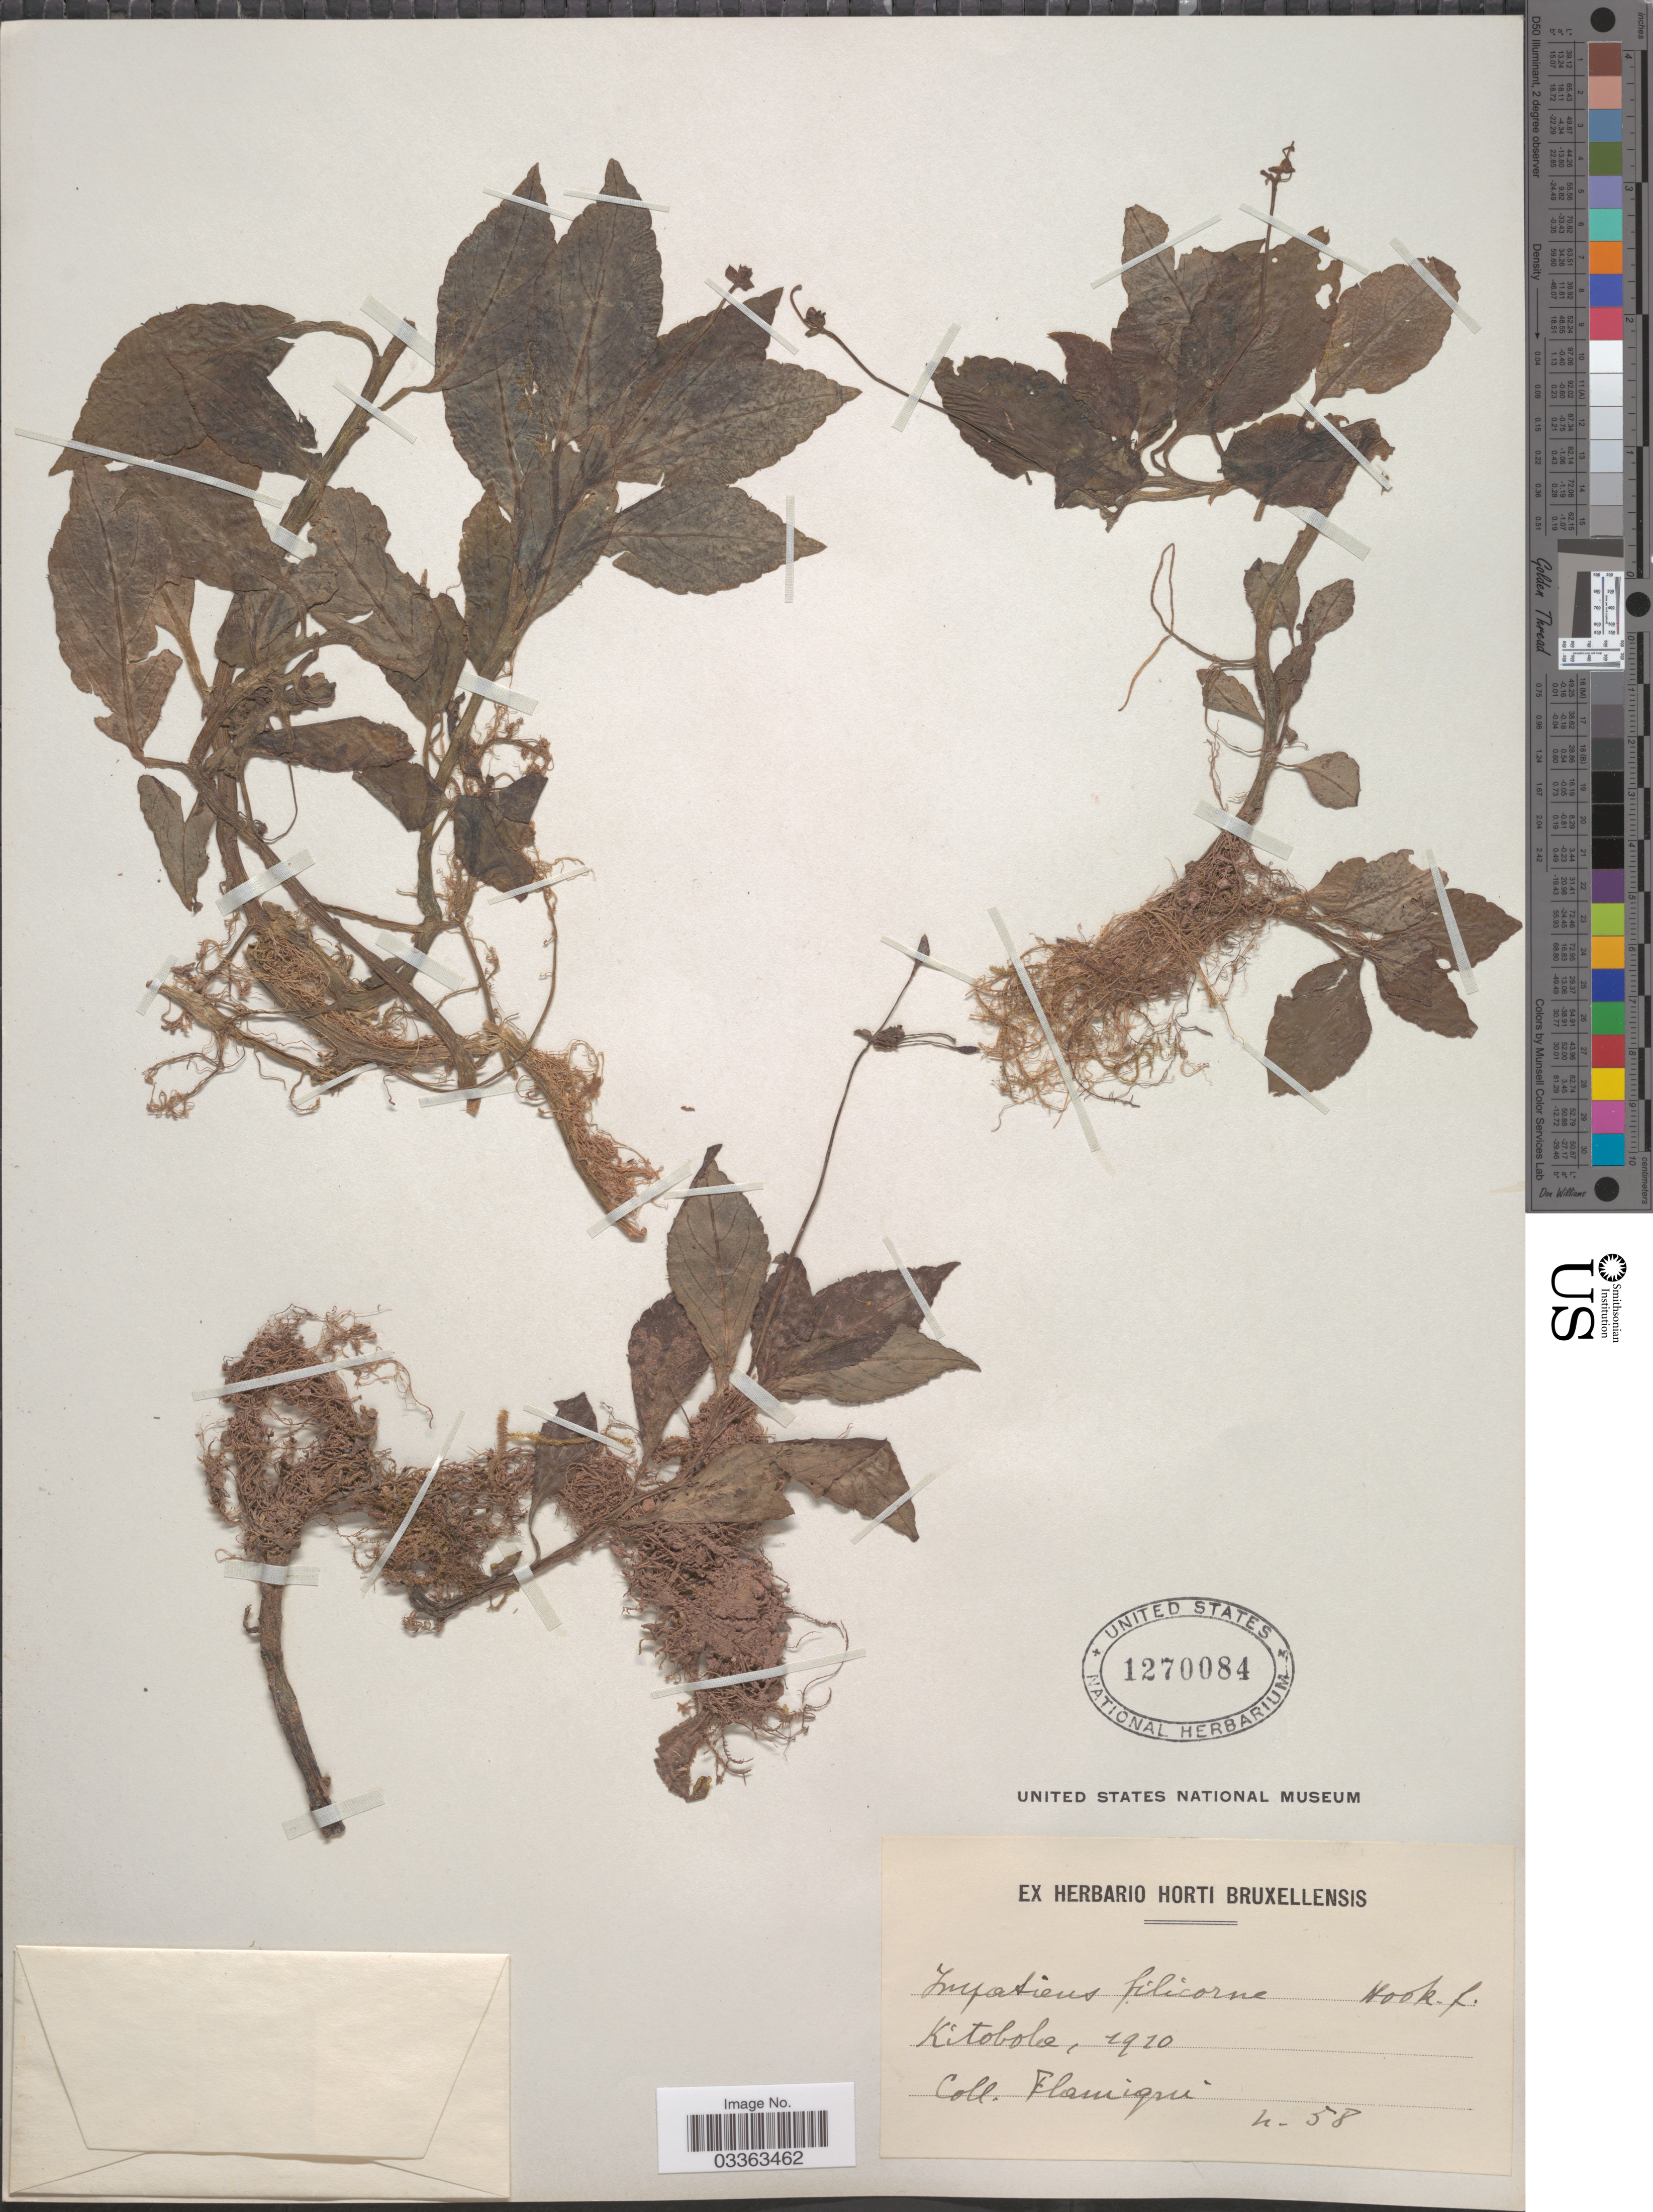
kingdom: Plantae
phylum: Tracheophyta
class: Magnoliopsida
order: Ericales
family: Balsaminaceae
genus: Impatiens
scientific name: Impatiens filicornu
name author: Hook. f.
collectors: Flamigni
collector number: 58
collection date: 1910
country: Congo, Democratic Republic of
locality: Kitobola.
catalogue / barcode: US 1270084